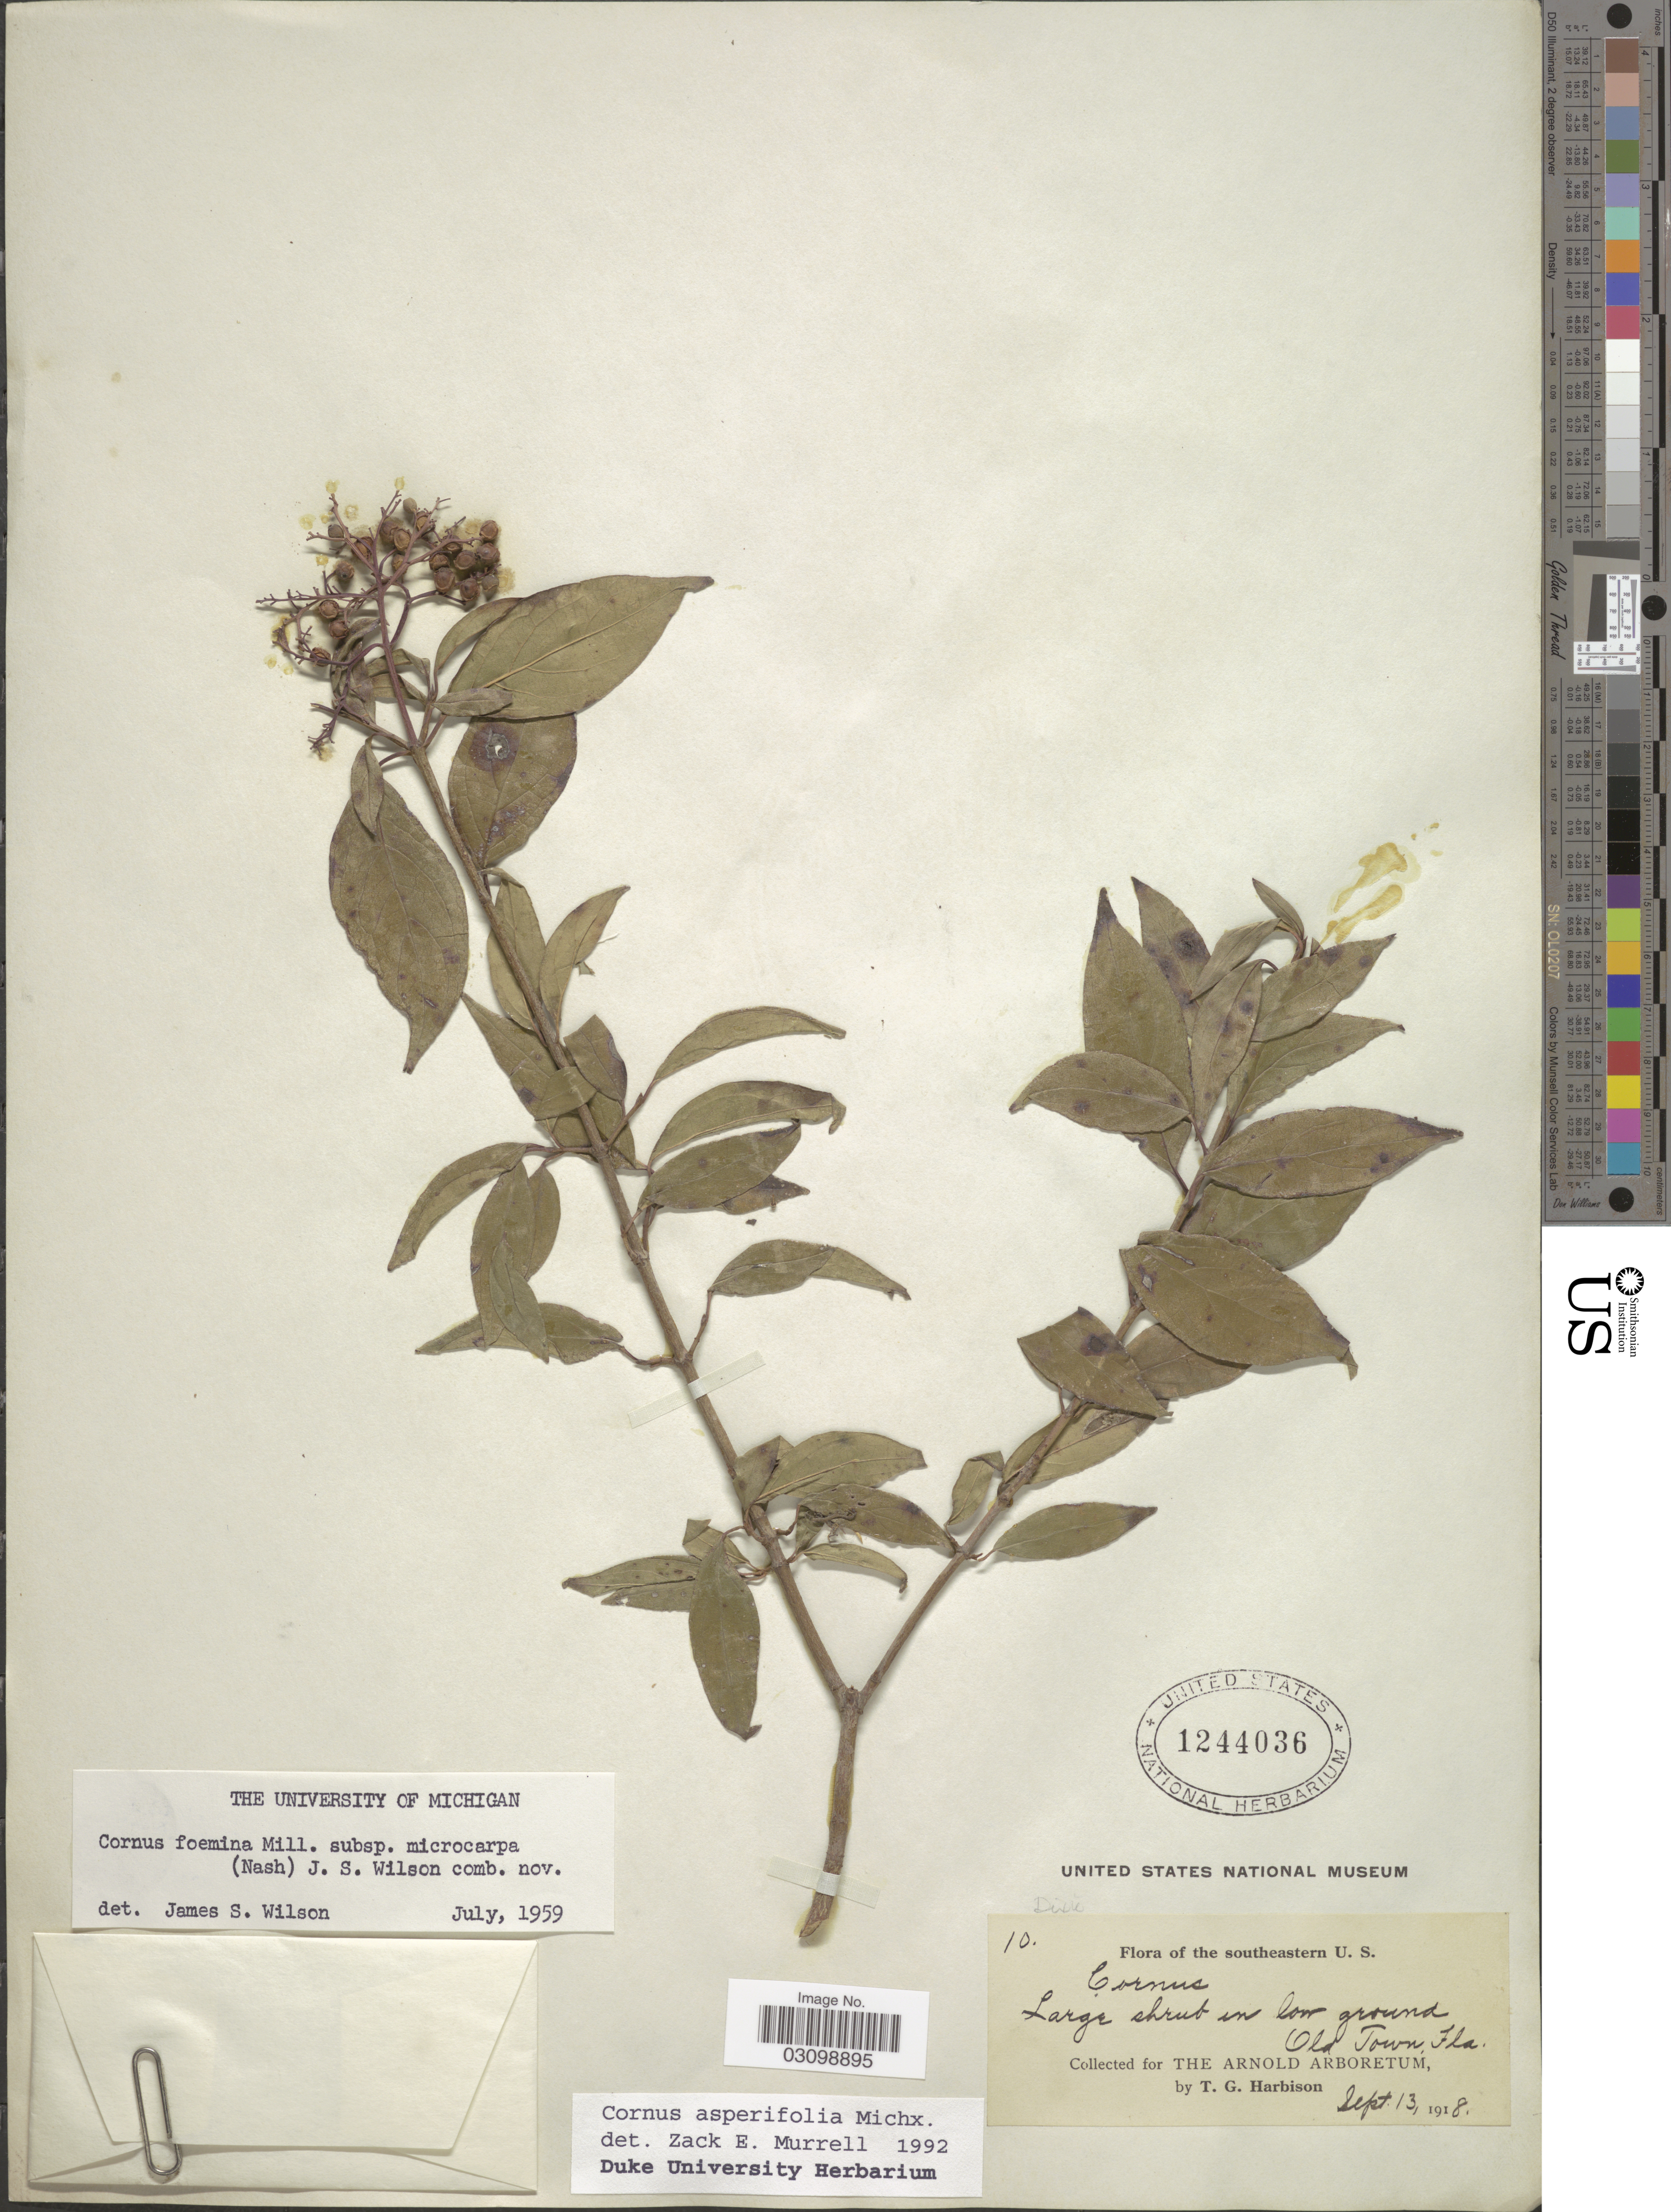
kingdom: Plantae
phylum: Tracheophyta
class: Magnoliopsida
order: Cornales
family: Cornaceae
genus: Cornus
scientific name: Cornus asperifolia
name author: Michx.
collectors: T. Harbison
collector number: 10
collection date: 1918-09-13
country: United States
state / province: Florida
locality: The southeastern U.S., Old Town.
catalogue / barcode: US 1244036